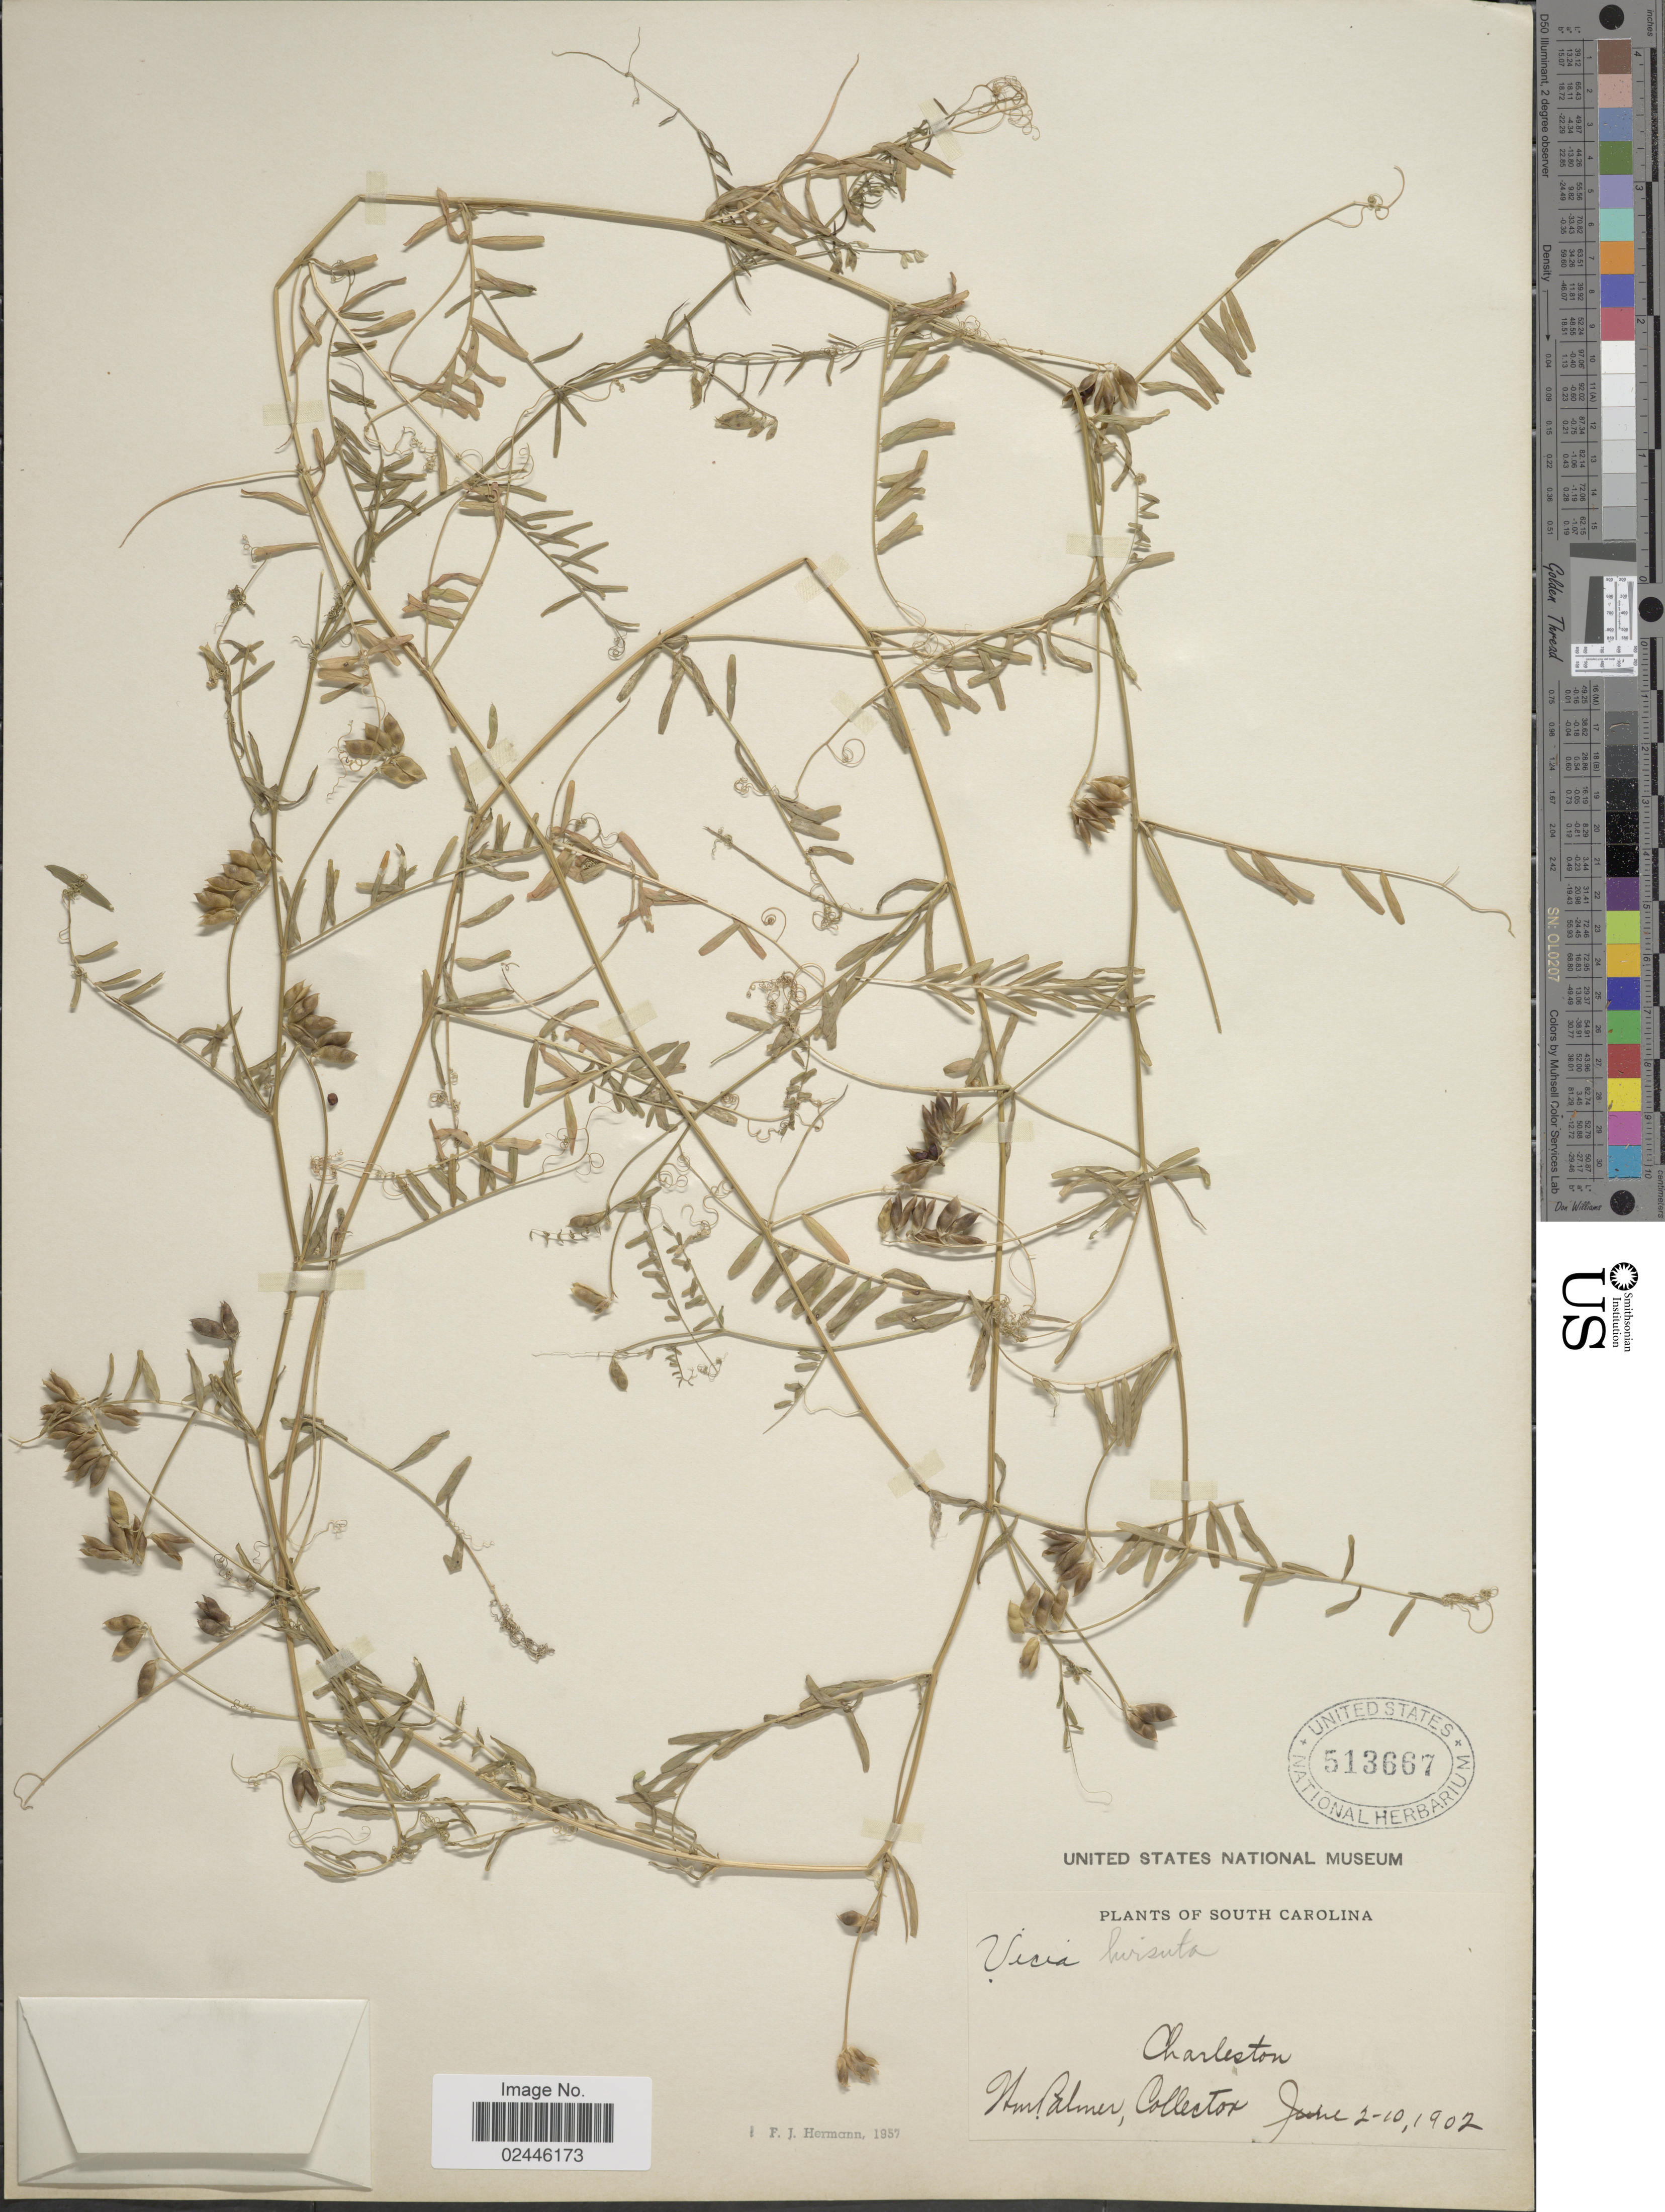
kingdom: Plantae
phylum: Tracheophyta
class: Magnoliopsida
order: Fabales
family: Fabaceae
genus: Vicia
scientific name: Vicia hirsuta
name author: (L.) A. Gray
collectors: W. Palmer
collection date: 1902-06-02/1902-06-10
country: United States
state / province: South Carolina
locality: Charleston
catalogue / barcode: US 513667